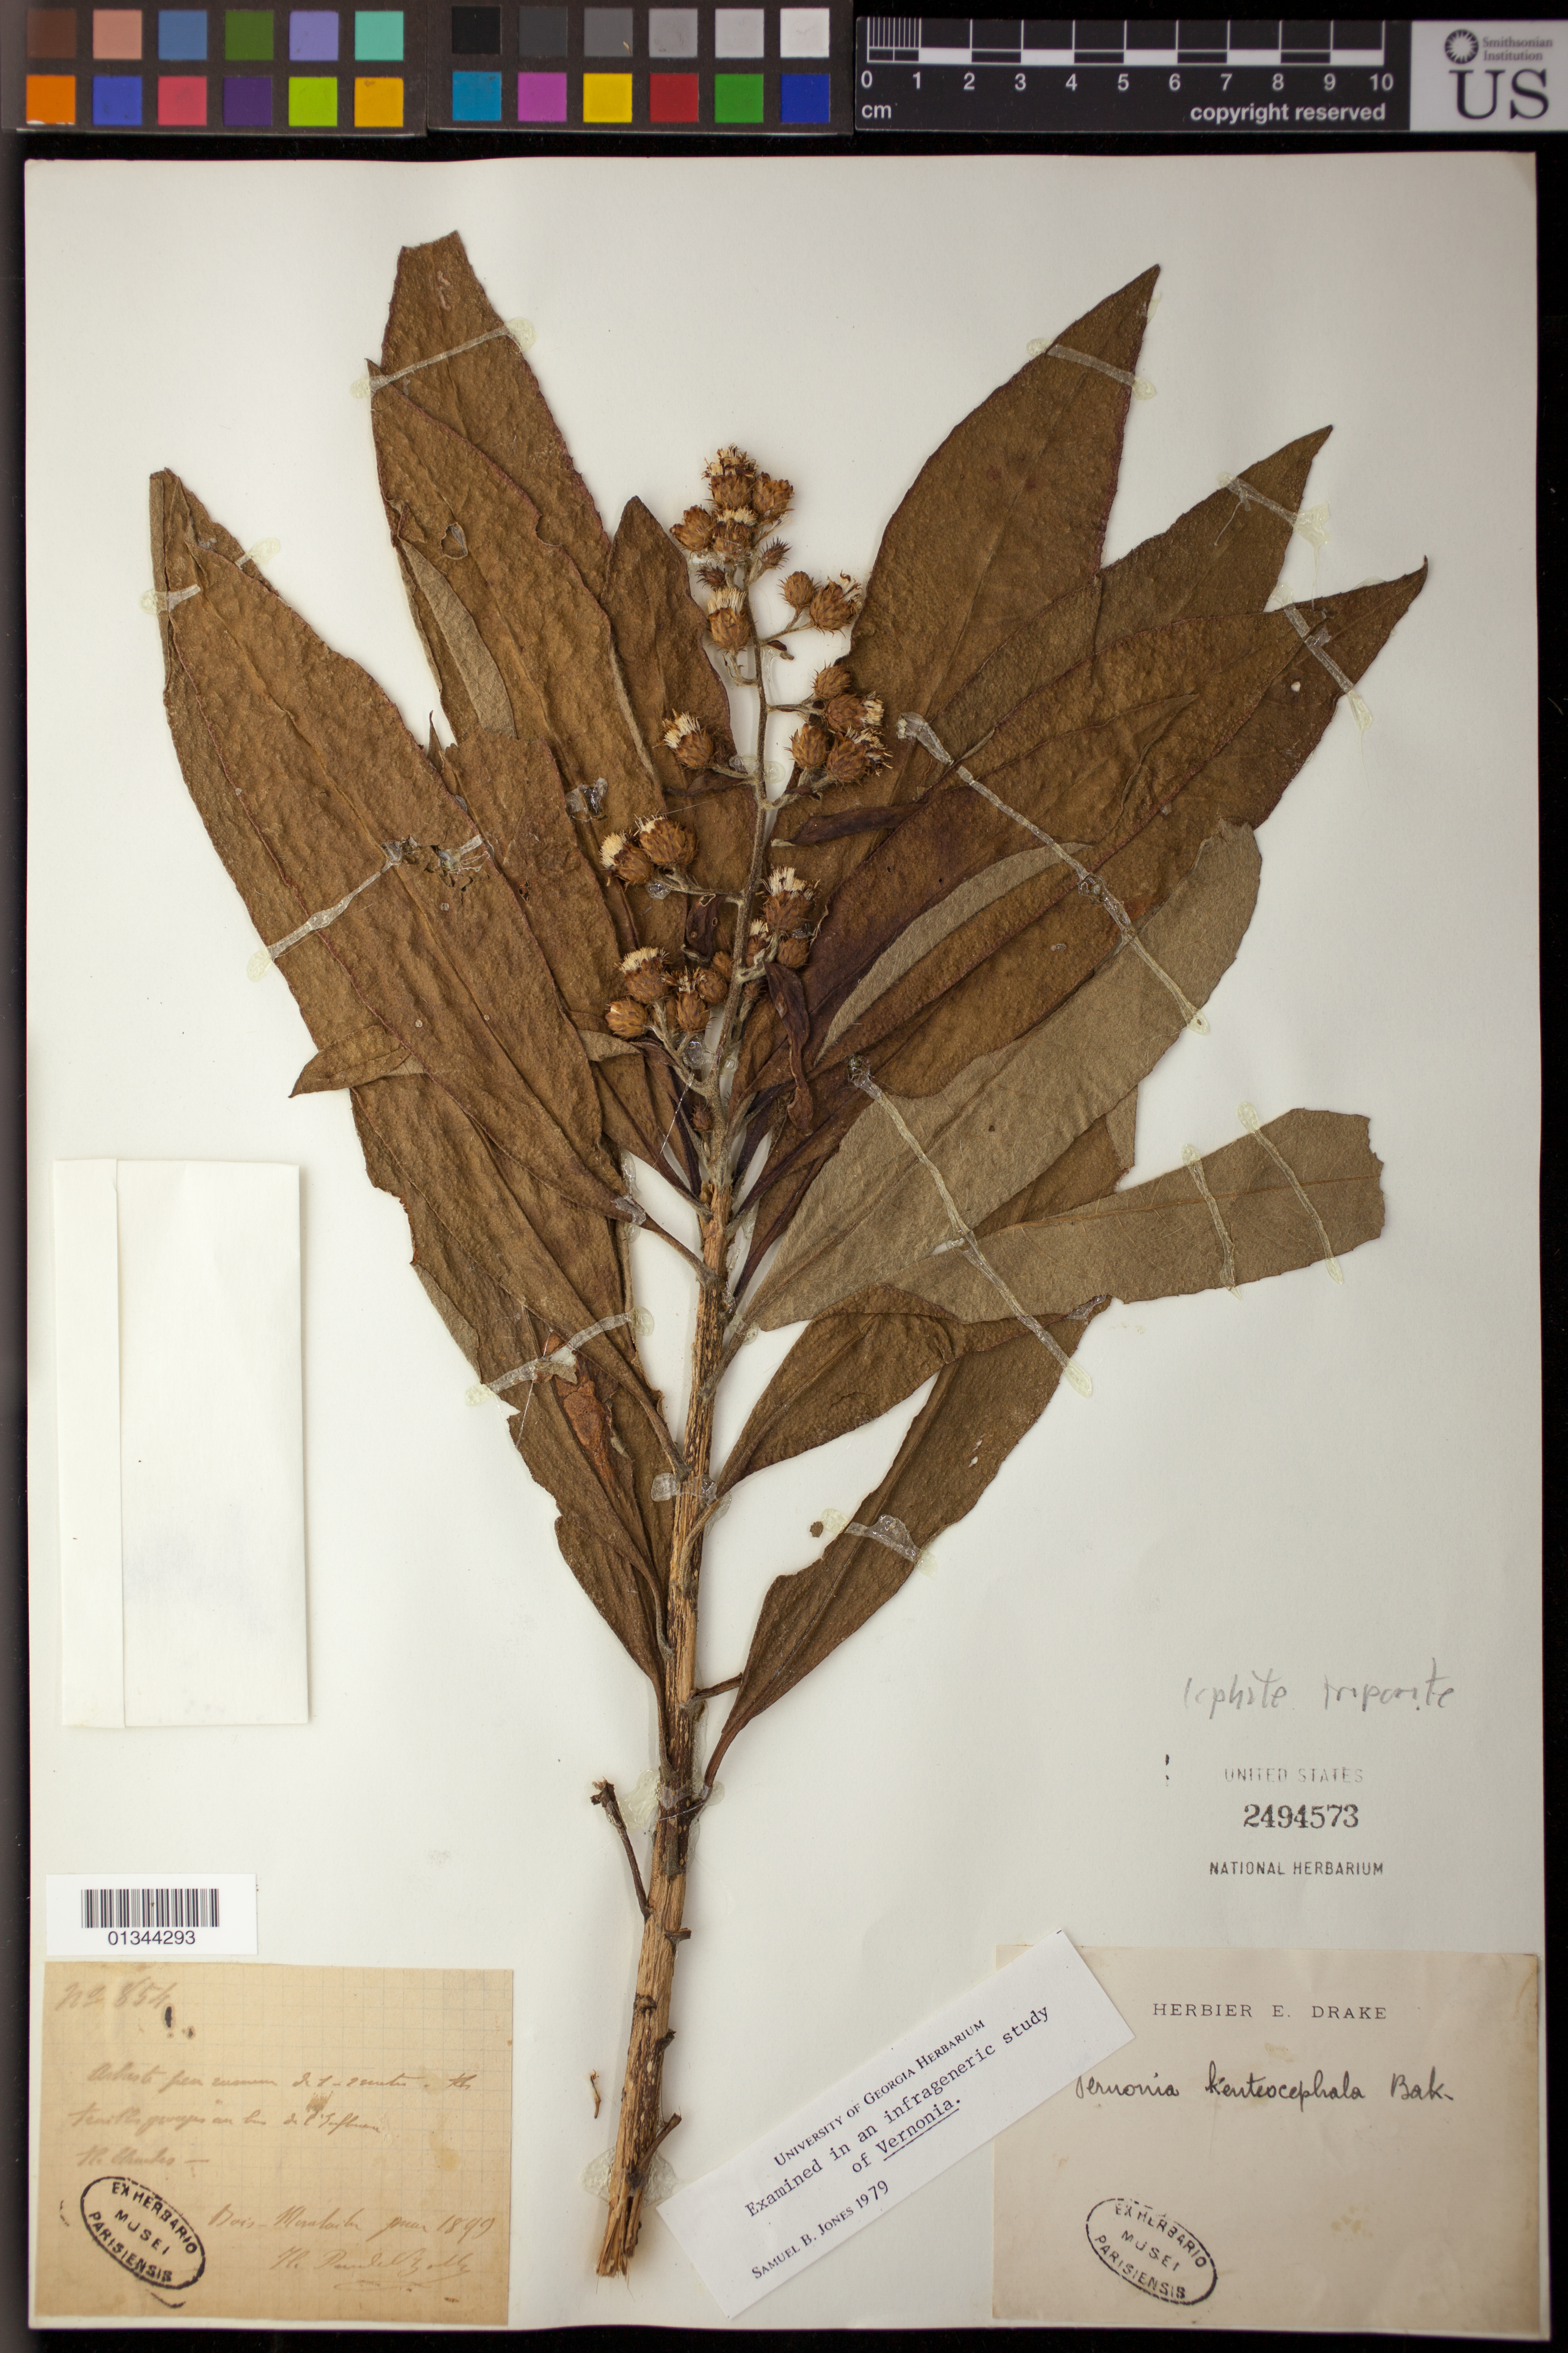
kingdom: Plantae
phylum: Tracheophyta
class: Magnoliopsida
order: Asterales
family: Asteraceae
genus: Vernonia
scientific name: Vernonia kenteocephala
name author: Baker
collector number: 854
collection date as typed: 1899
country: Madagascar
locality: Locality illegible.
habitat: Bois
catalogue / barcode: US 2494573